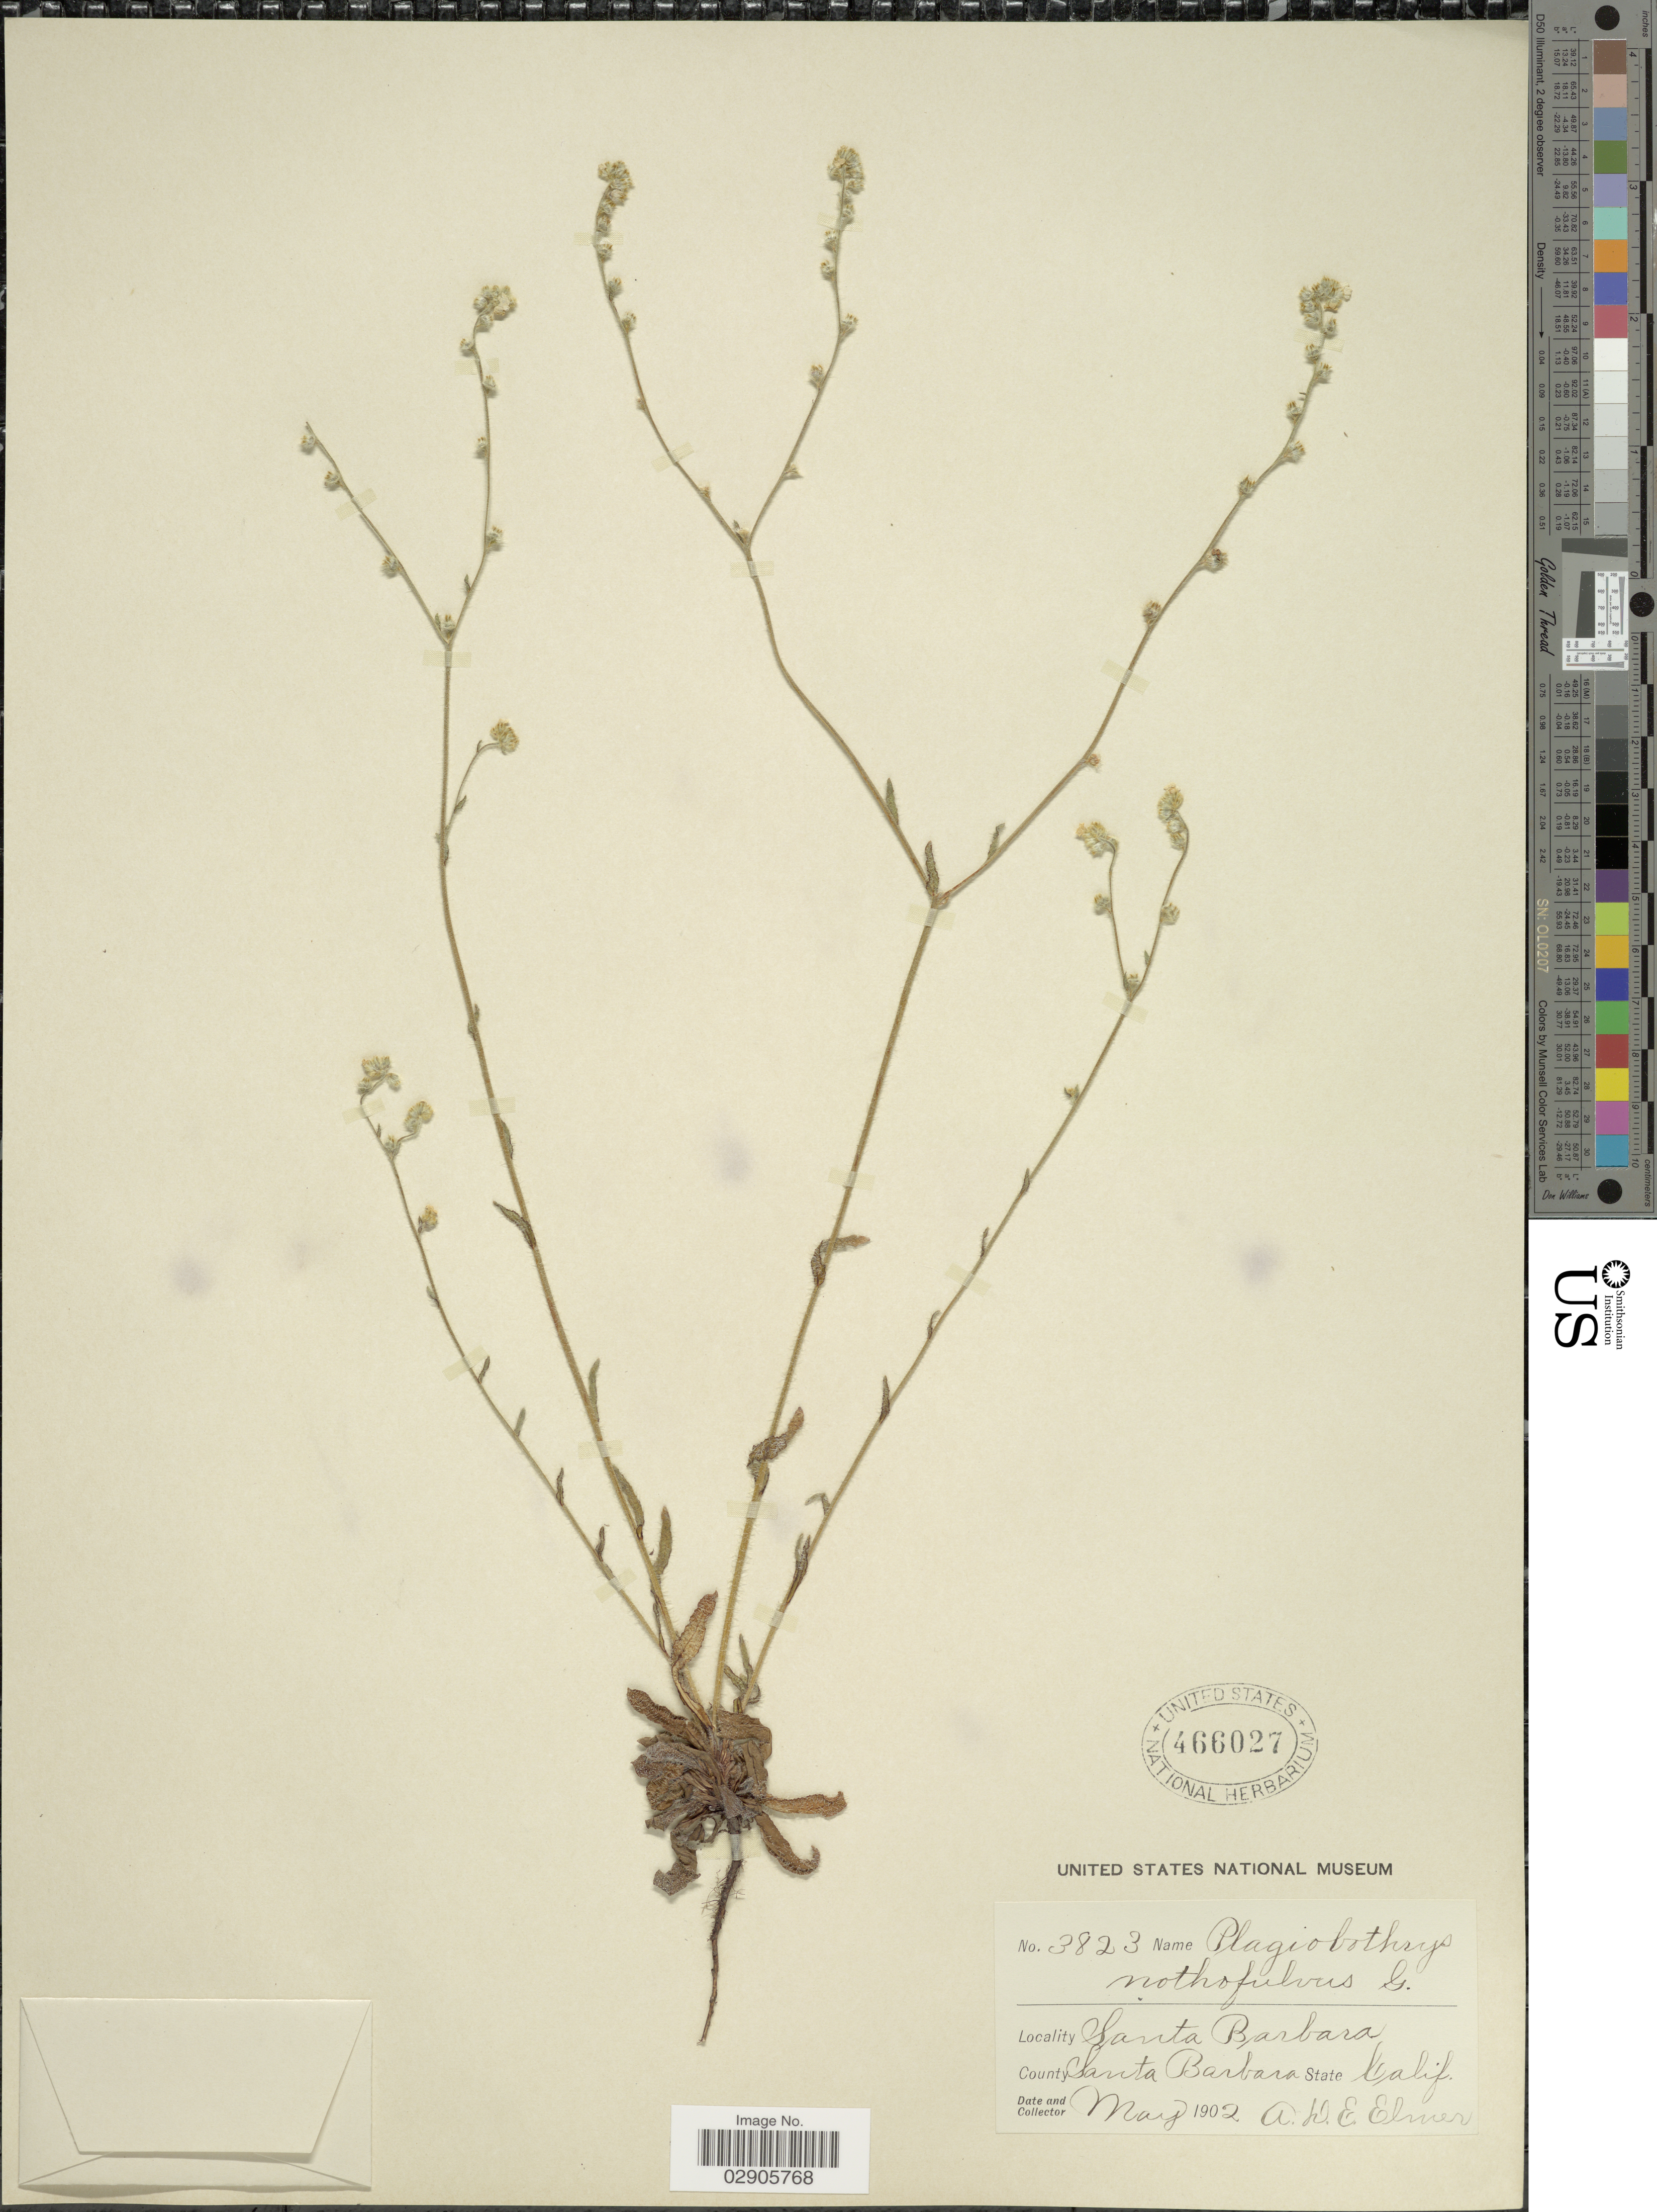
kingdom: Plantae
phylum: Tracheophyta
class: Magnoliopsida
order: Boraginales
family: Boraginaceae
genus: Plagiobothrys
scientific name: Plagiobothrys nothofulvus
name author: (A. Gray) A. Gray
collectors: A. D. E. Elmer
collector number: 3823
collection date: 1902-05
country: United States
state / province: California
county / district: Santa Barbara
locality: Santa Barbara. County Santa Barbara.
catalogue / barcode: US 466027